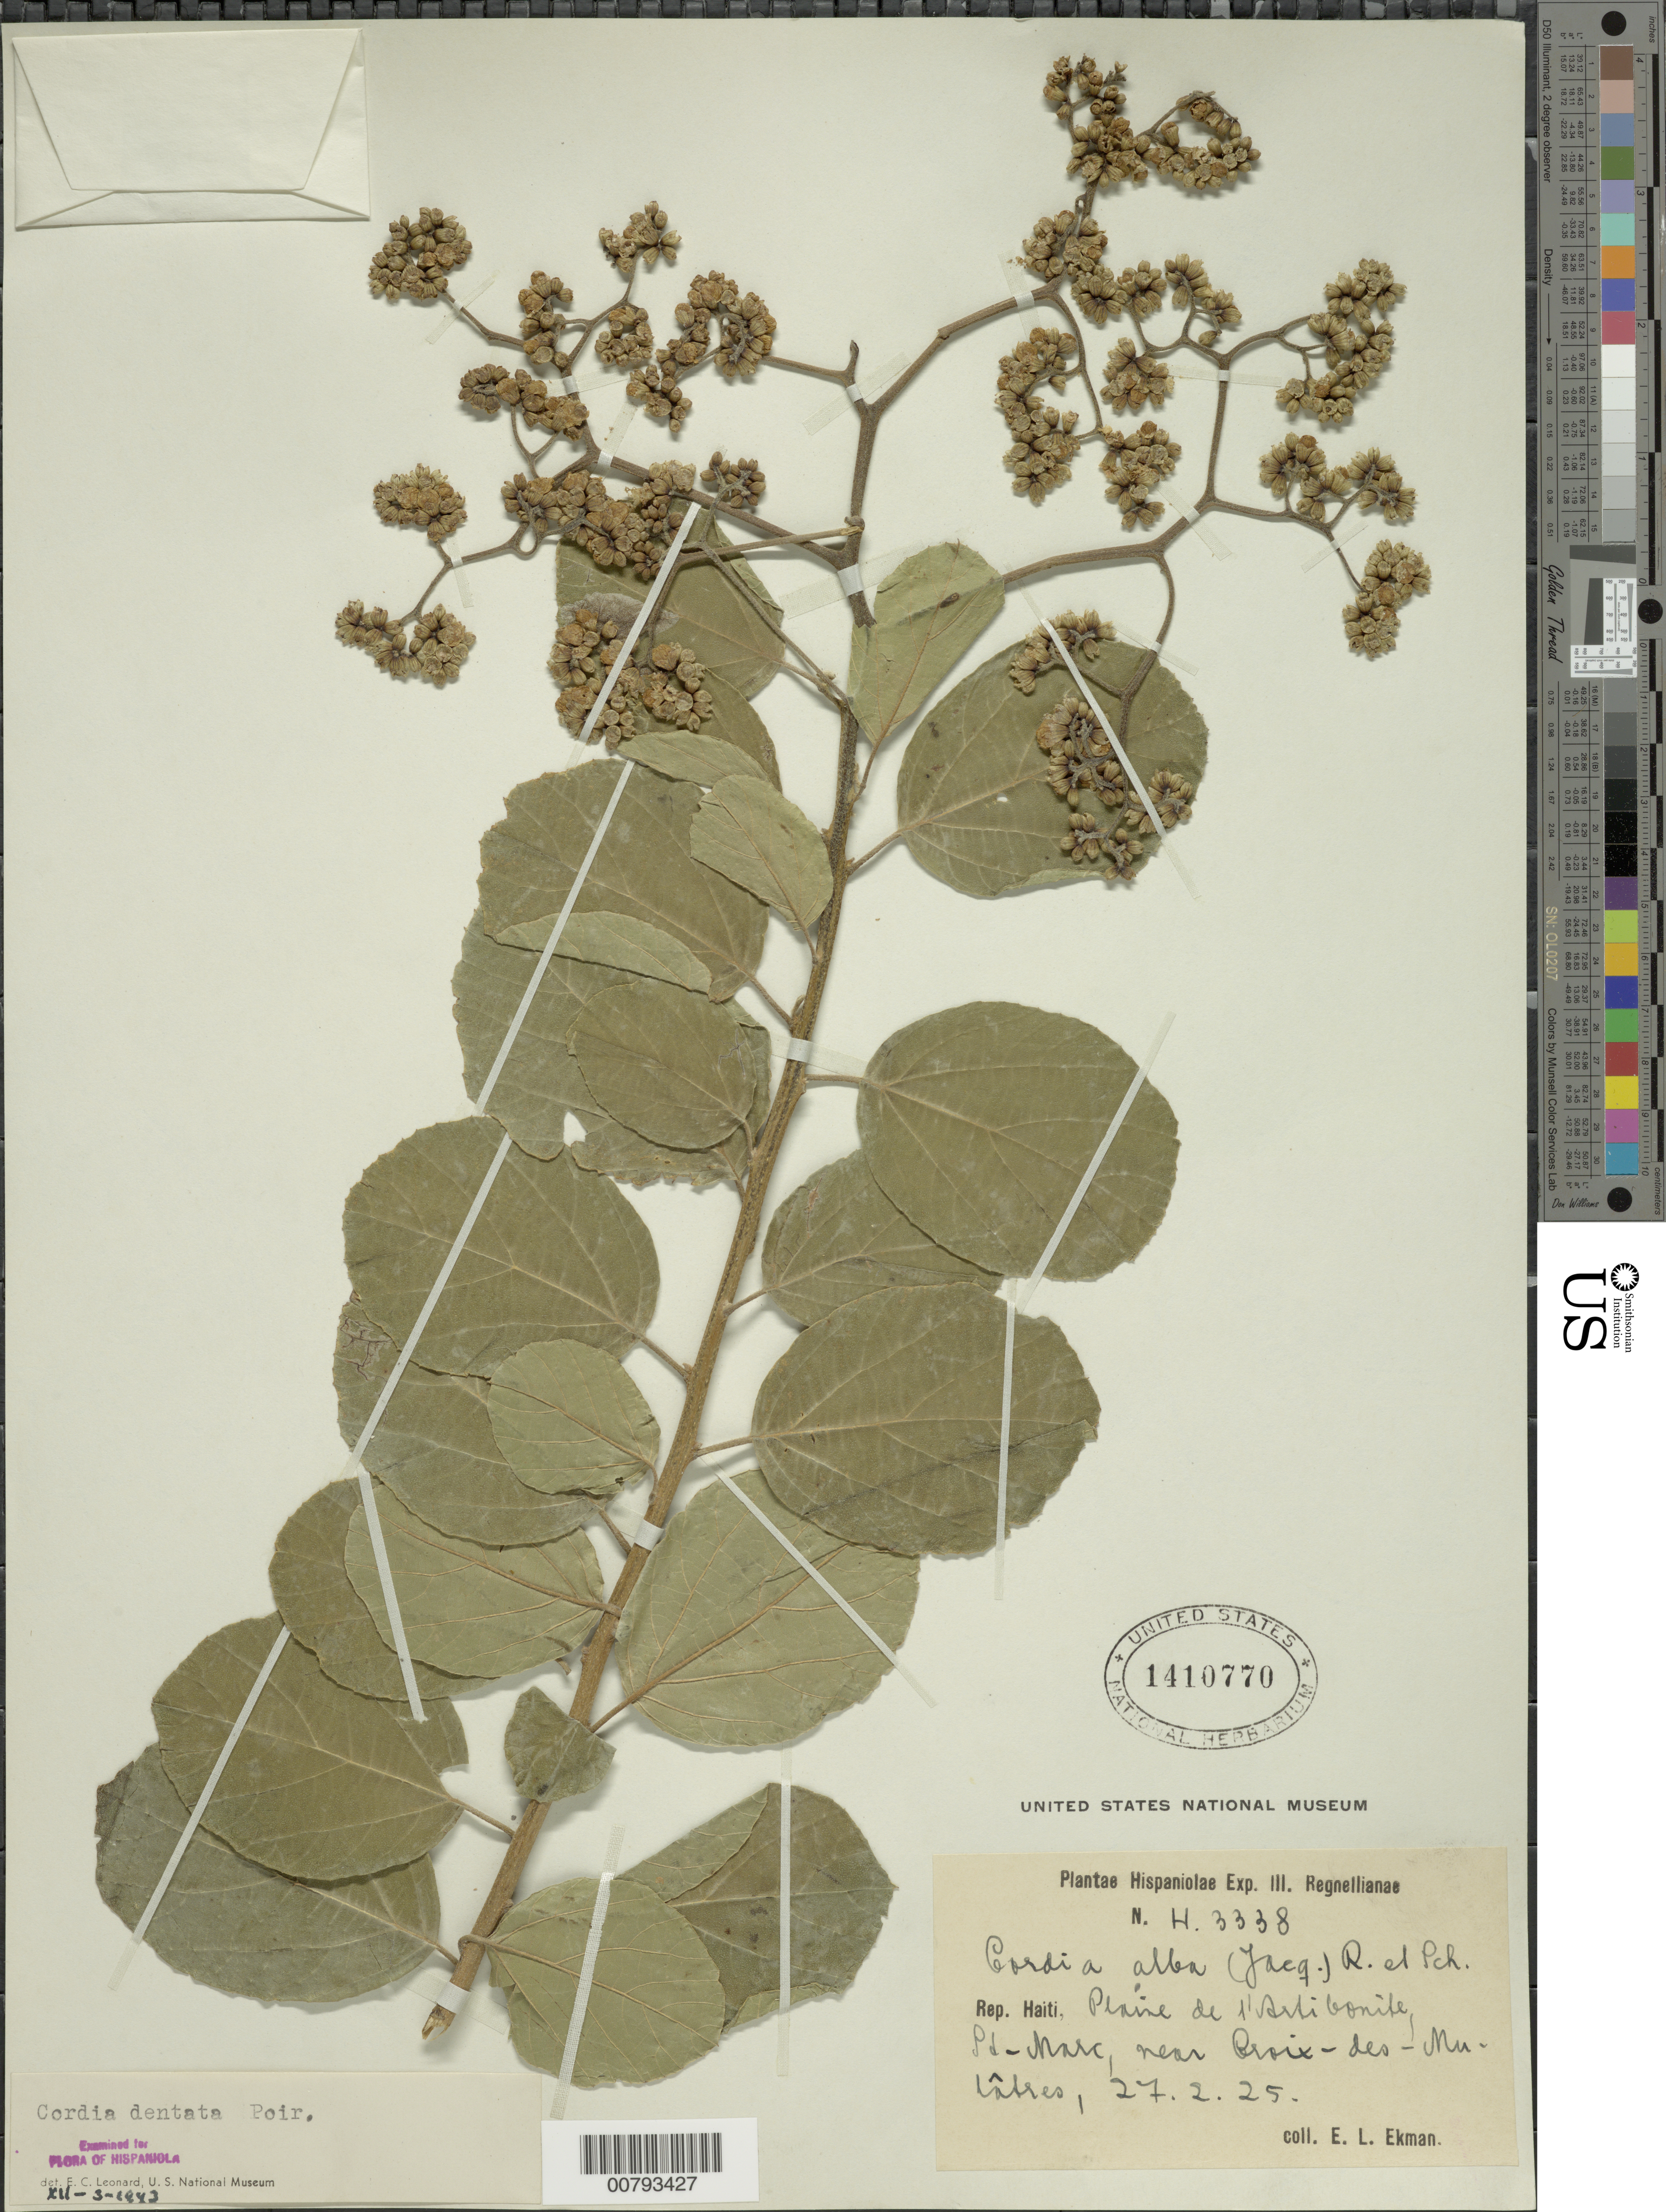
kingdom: Plantae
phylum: Tracheophyta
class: Magnoliopsida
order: Boraginales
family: Cordiaceae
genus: Cordia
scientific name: Cordia dentata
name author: Poir.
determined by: Leonard, Emery C., (US)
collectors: E. L. Ekman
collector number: H 3338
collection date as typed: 27 Feb 1925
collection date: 1925-02-27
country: Haiti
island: Hispaniola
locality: Plaine de l'Artibonite, St. Marc, near Croix-des-Mulâtres.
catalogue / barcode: US 1410770